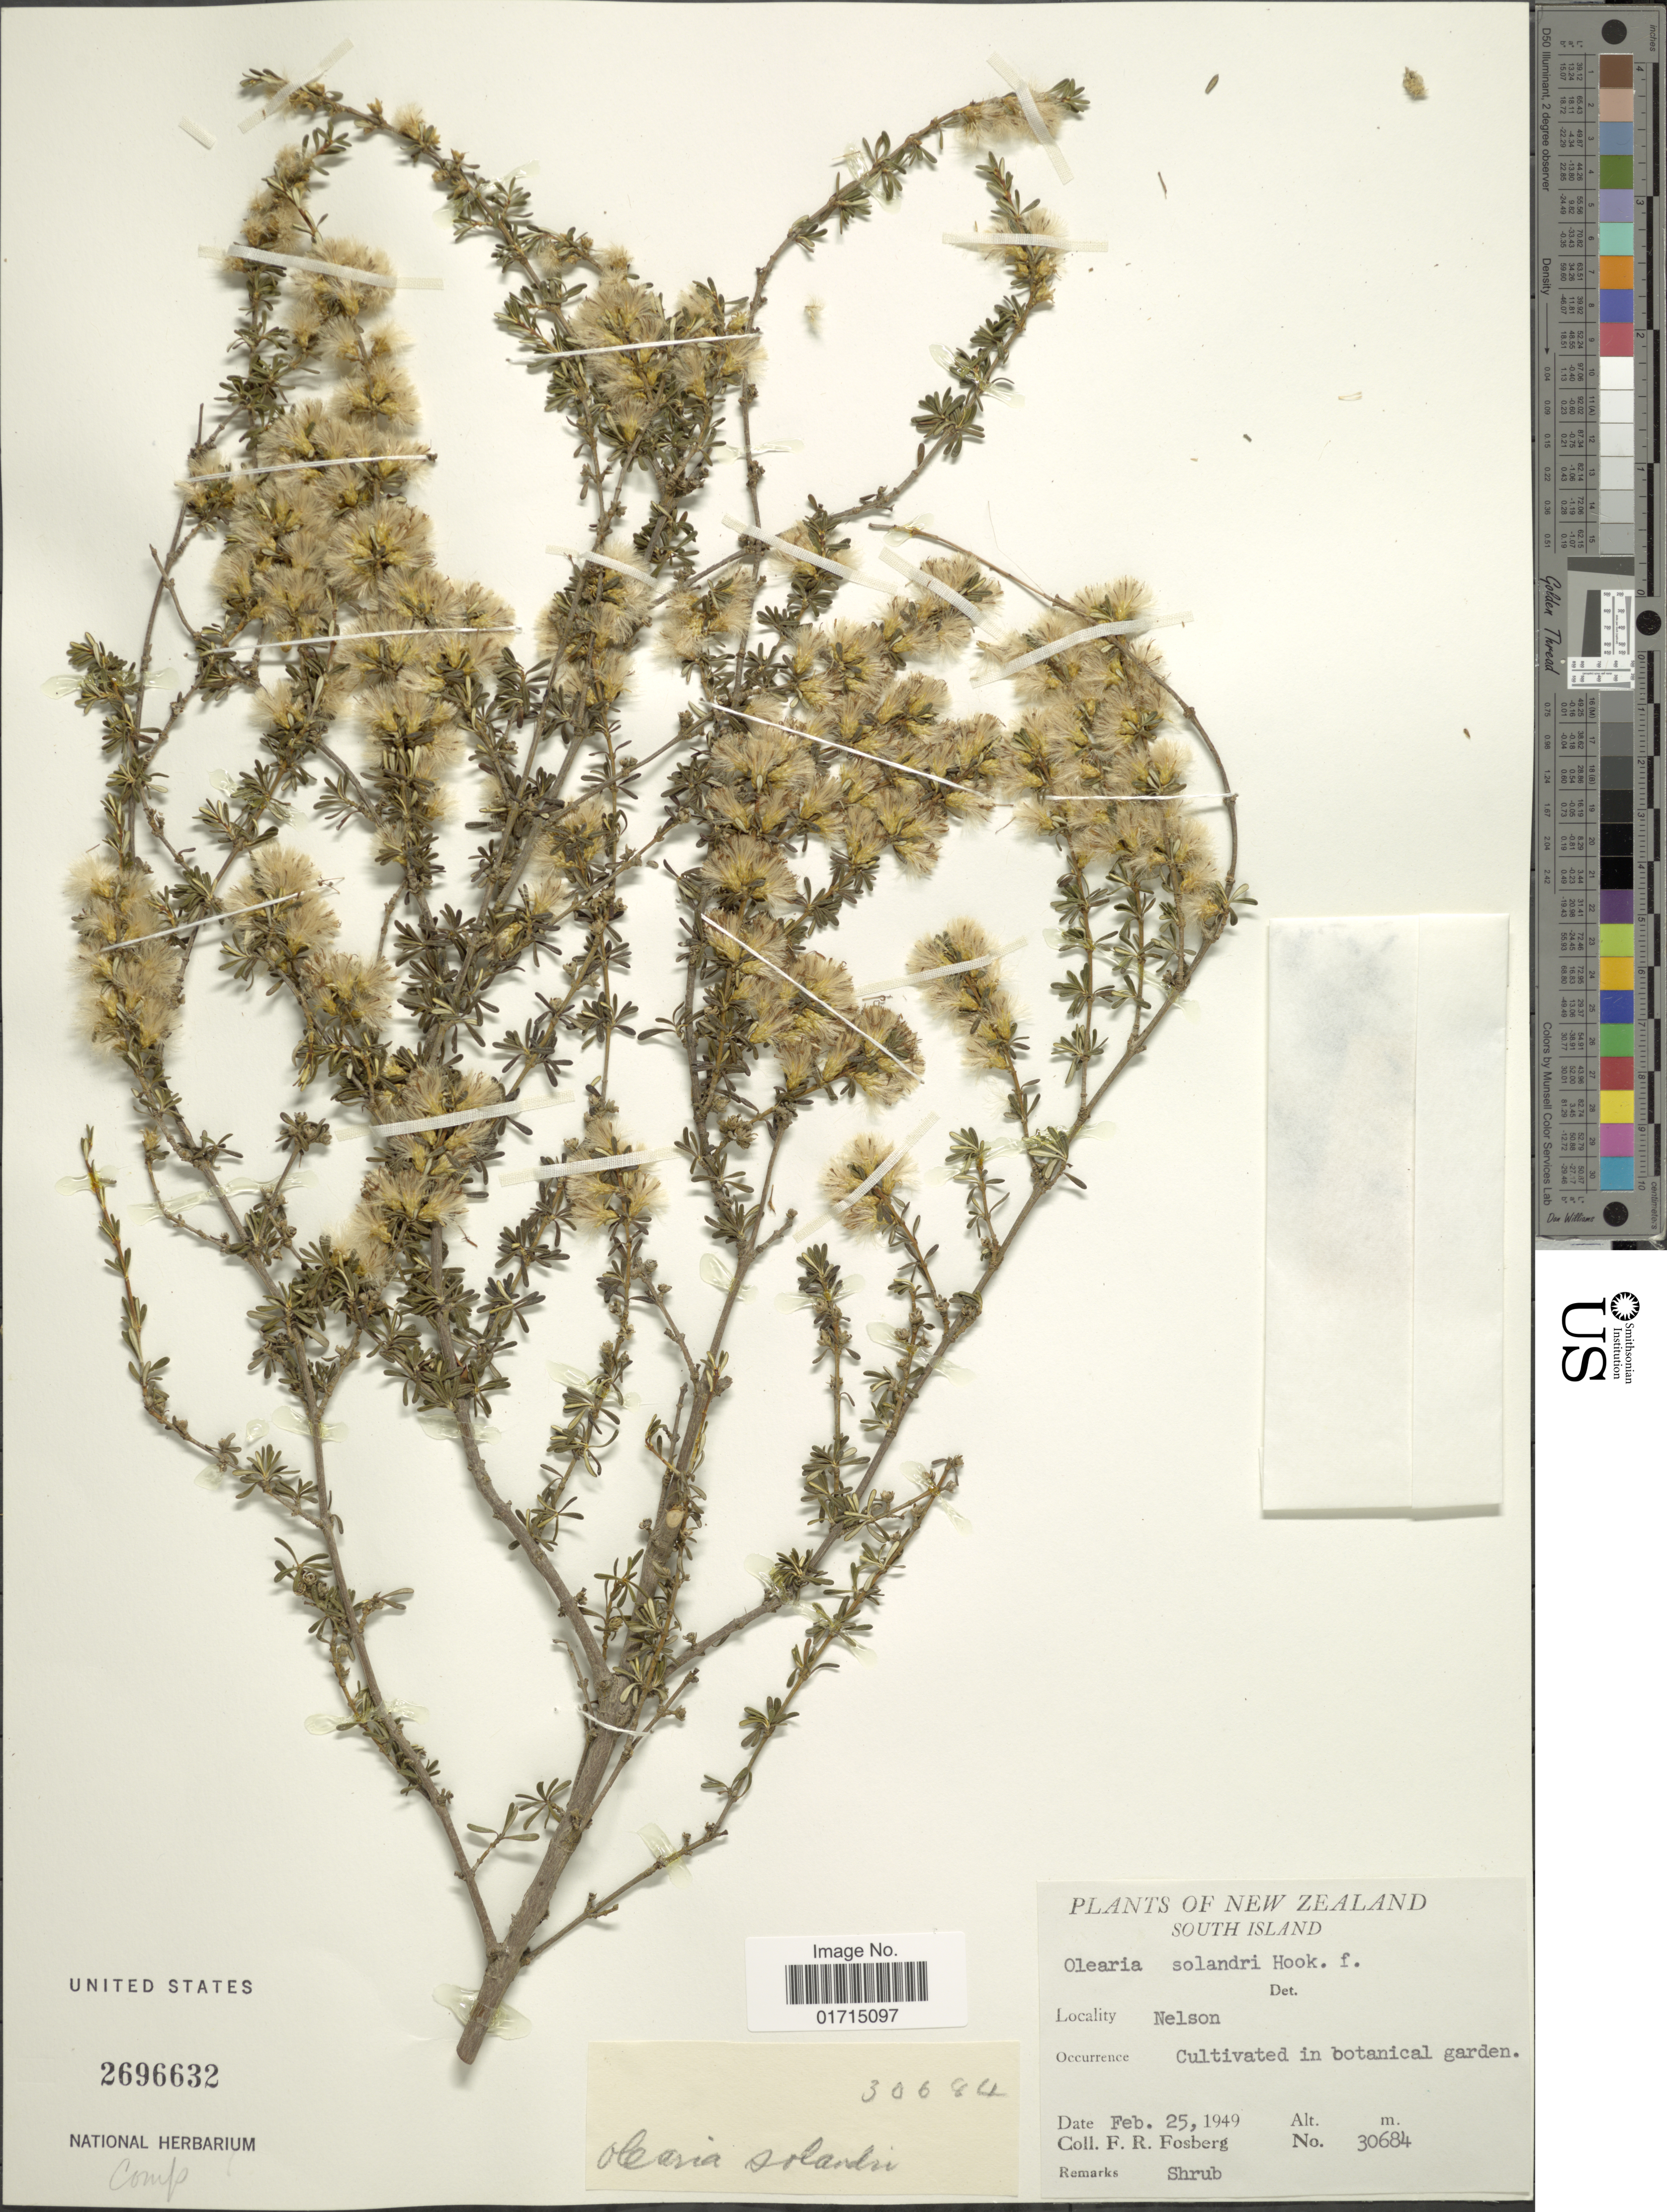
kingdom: Plantae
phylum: Tracheophyta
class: Magnoliopsida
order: Asterales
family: Asteraceae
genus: Olearia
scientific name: Olearia solandri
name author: (Hook. f.) Hook. f.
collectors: F. R. Fosberg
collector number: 30684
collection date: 1949-02-25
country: New Zealand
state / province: Nelson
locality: New Zealand. South Island. Nelson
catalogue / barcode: US 2696632